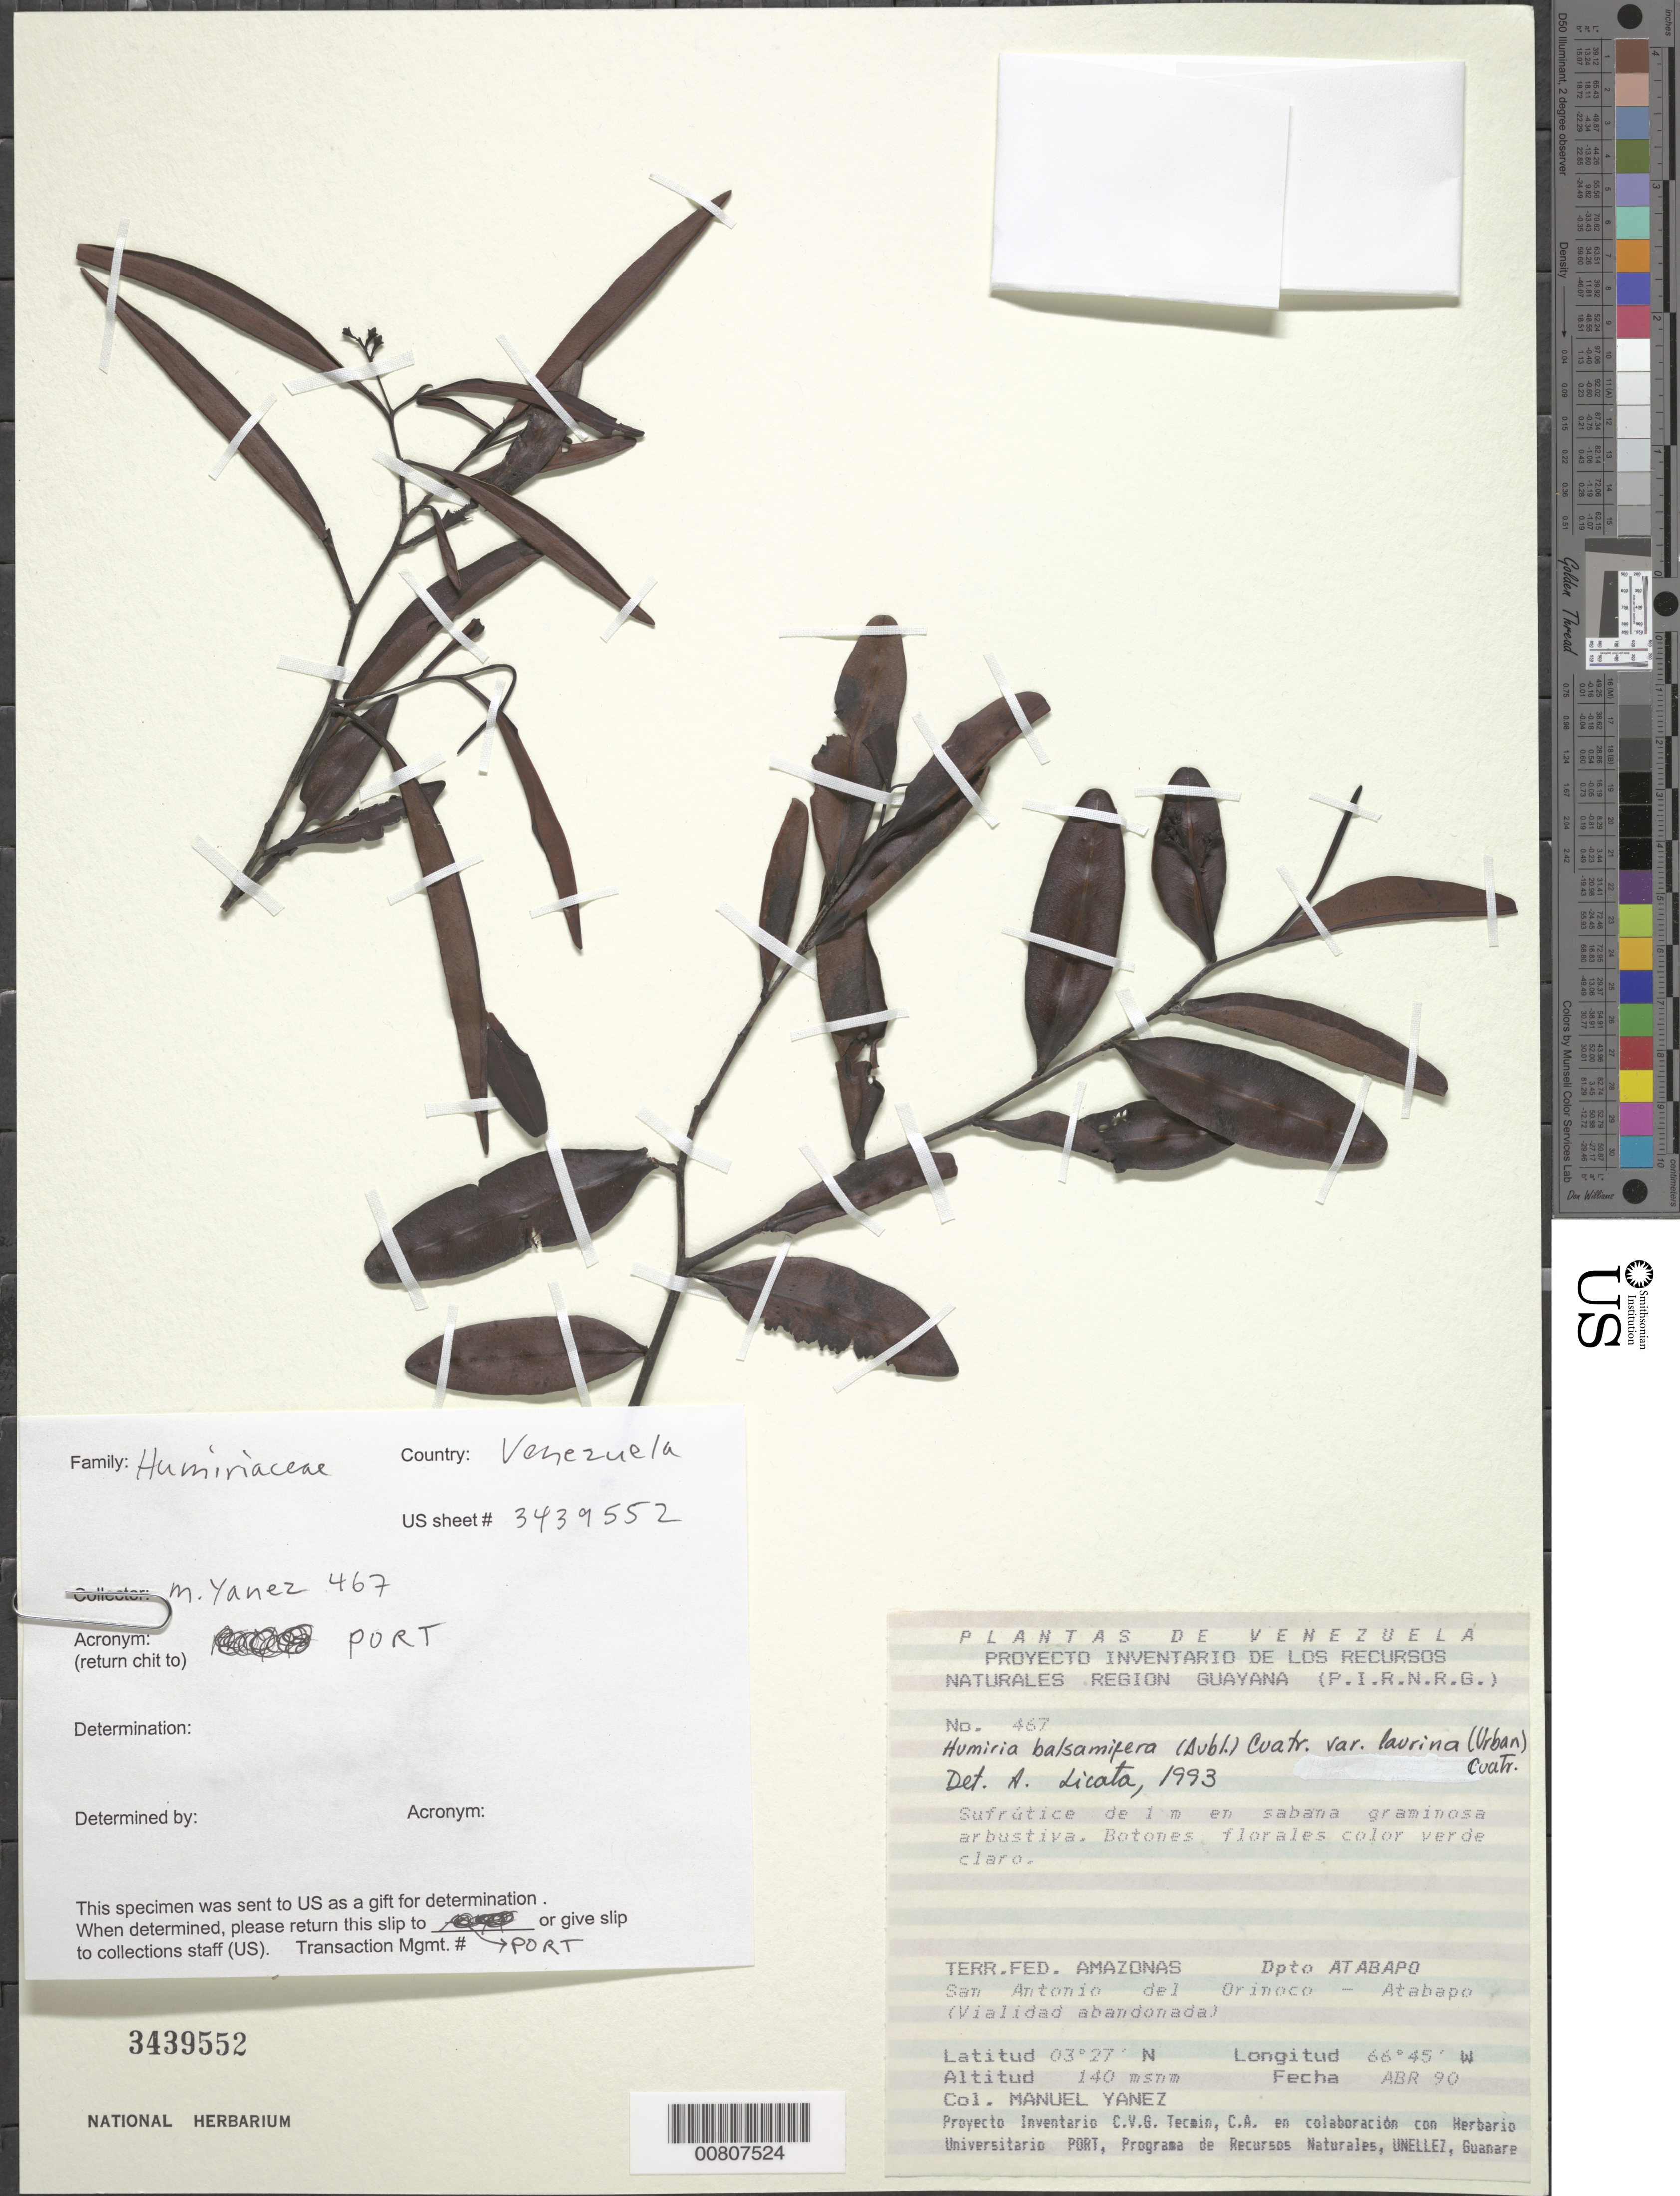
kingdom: Plantae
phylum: Tracheophyta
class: Magnoliopsida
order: Malpighiales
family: Humiriaceae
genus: Humiria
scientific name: Humiria balsamifera var. laurina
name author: Cuatrec.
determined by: Licata, A., (PORT), Univ. Nac. Exp. de los Llanos Ezequiel Zamora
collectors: M. Yanez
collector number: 467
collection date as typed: Apr-90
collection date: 1990-04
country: Venezuela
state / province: Amazonas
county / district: Atabapo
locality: San Antonio del Orinoco (Vialidad abandonada)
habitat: Sabana graminosa arbustiva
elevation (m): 140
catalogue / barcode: US 3439552